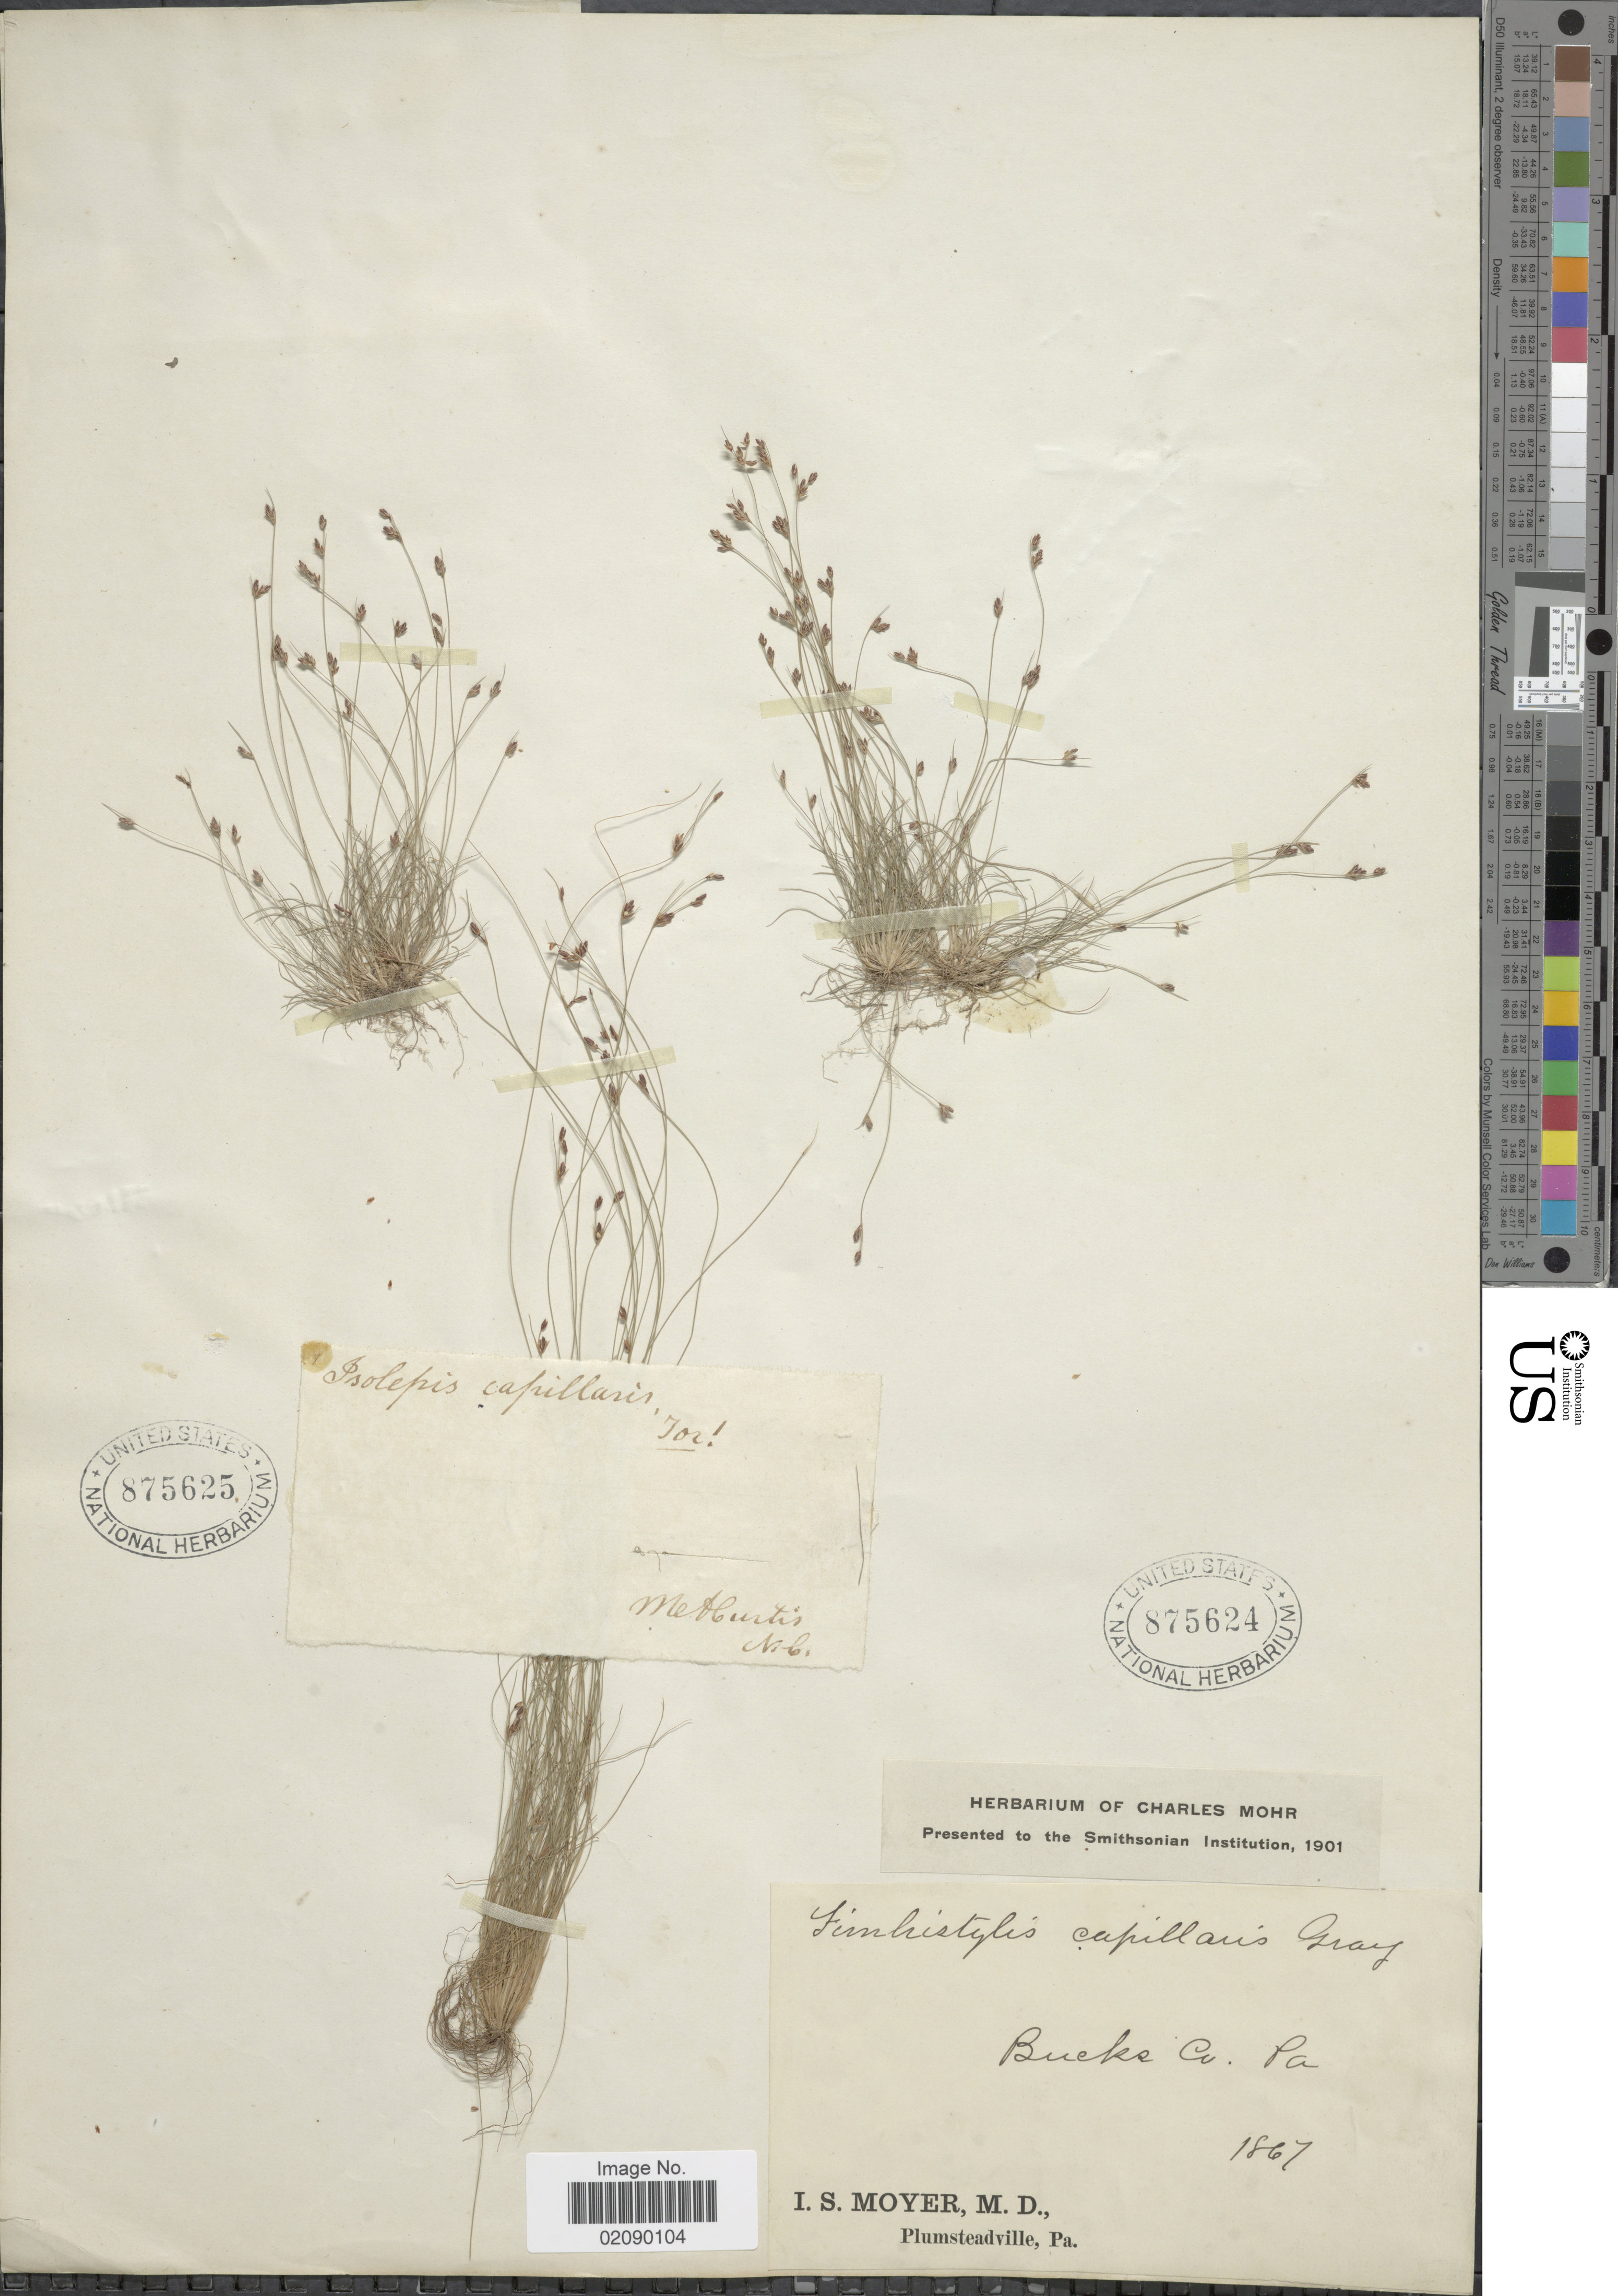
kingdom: Plantae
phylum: Tracheophyta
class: Liliopsida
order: Poales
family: Cyperaceae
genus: Bulbostylis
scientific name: Bulbostylis capillaris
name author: (L.) Kunth ex C.B. Clarke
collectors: M. A. Curtis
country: United States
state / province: North Carolina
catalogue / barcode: US 875625-2